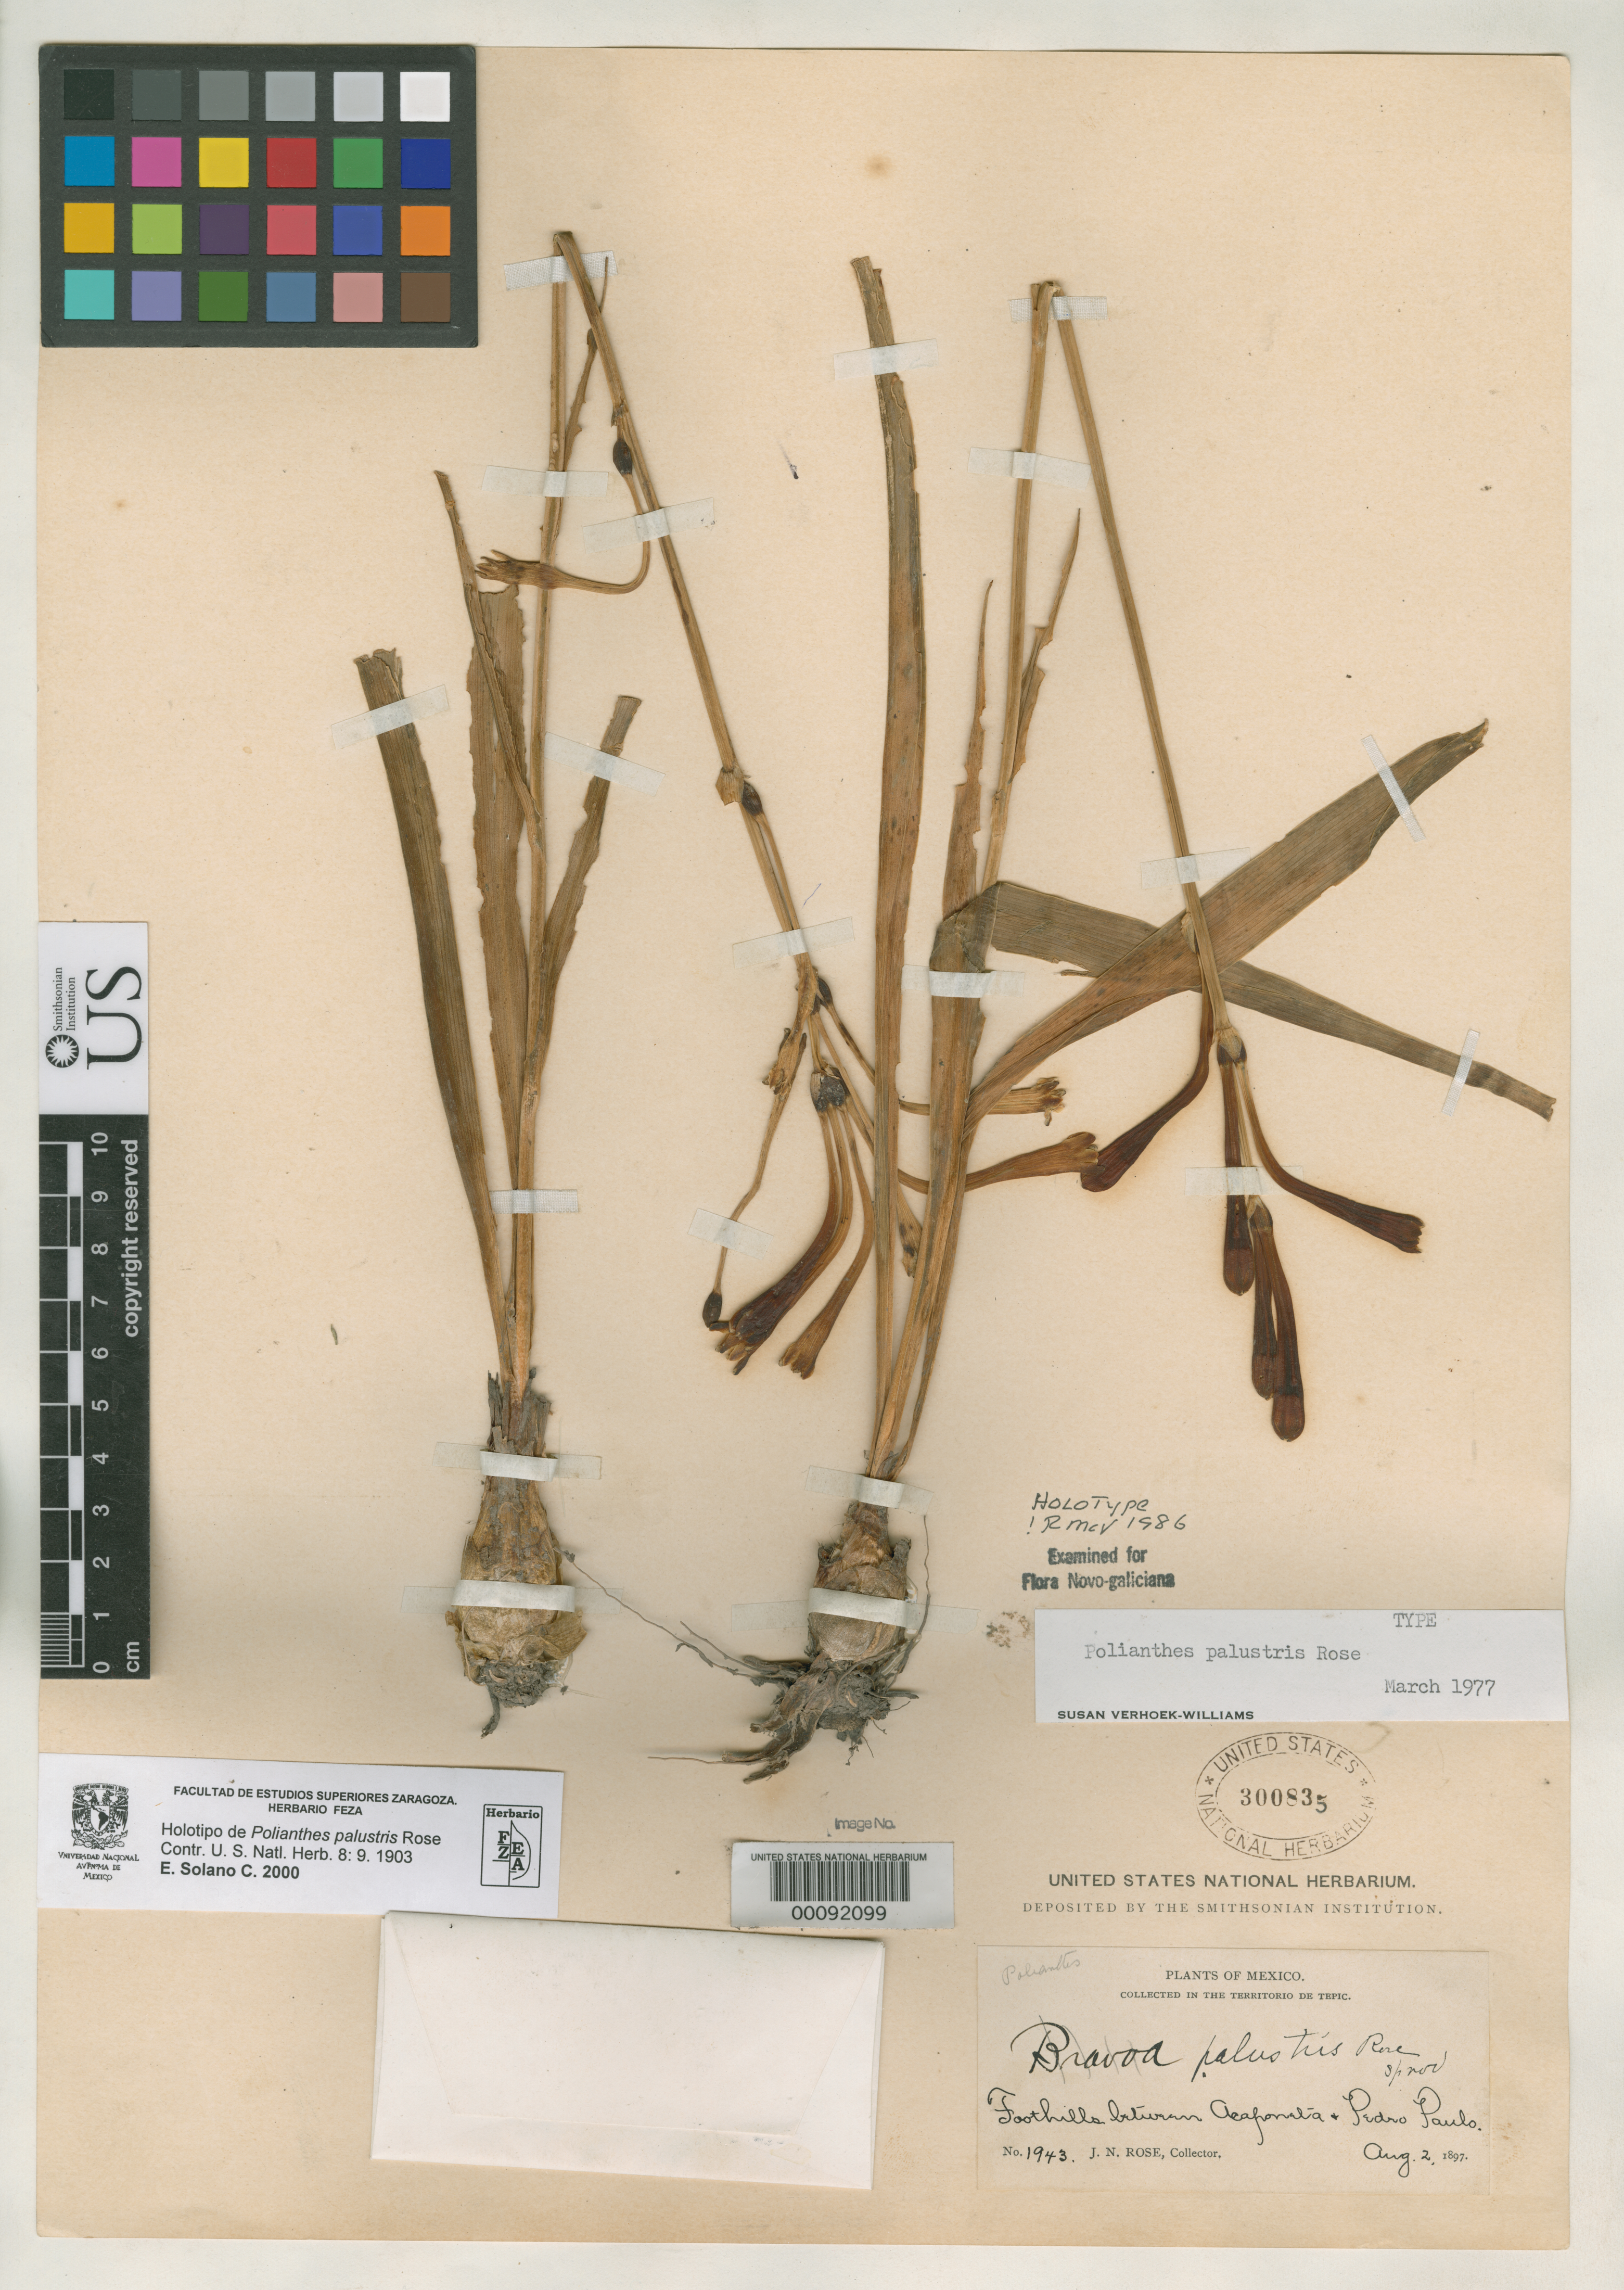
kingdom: Plantae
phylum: Tracheophyta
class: Liliopsida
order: Asparagales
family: Asparagaceae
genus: Polianthes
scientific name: Polianthes palustris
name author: Rose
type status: Holotype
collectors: J. N. Rose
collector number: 1943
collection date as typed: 02 Aug 1897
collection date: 1897-08-02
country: Mexico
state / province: Nayarit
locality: Sierra Madre, between Acaponeta & Pedro Paulo.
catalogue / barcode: US 300835